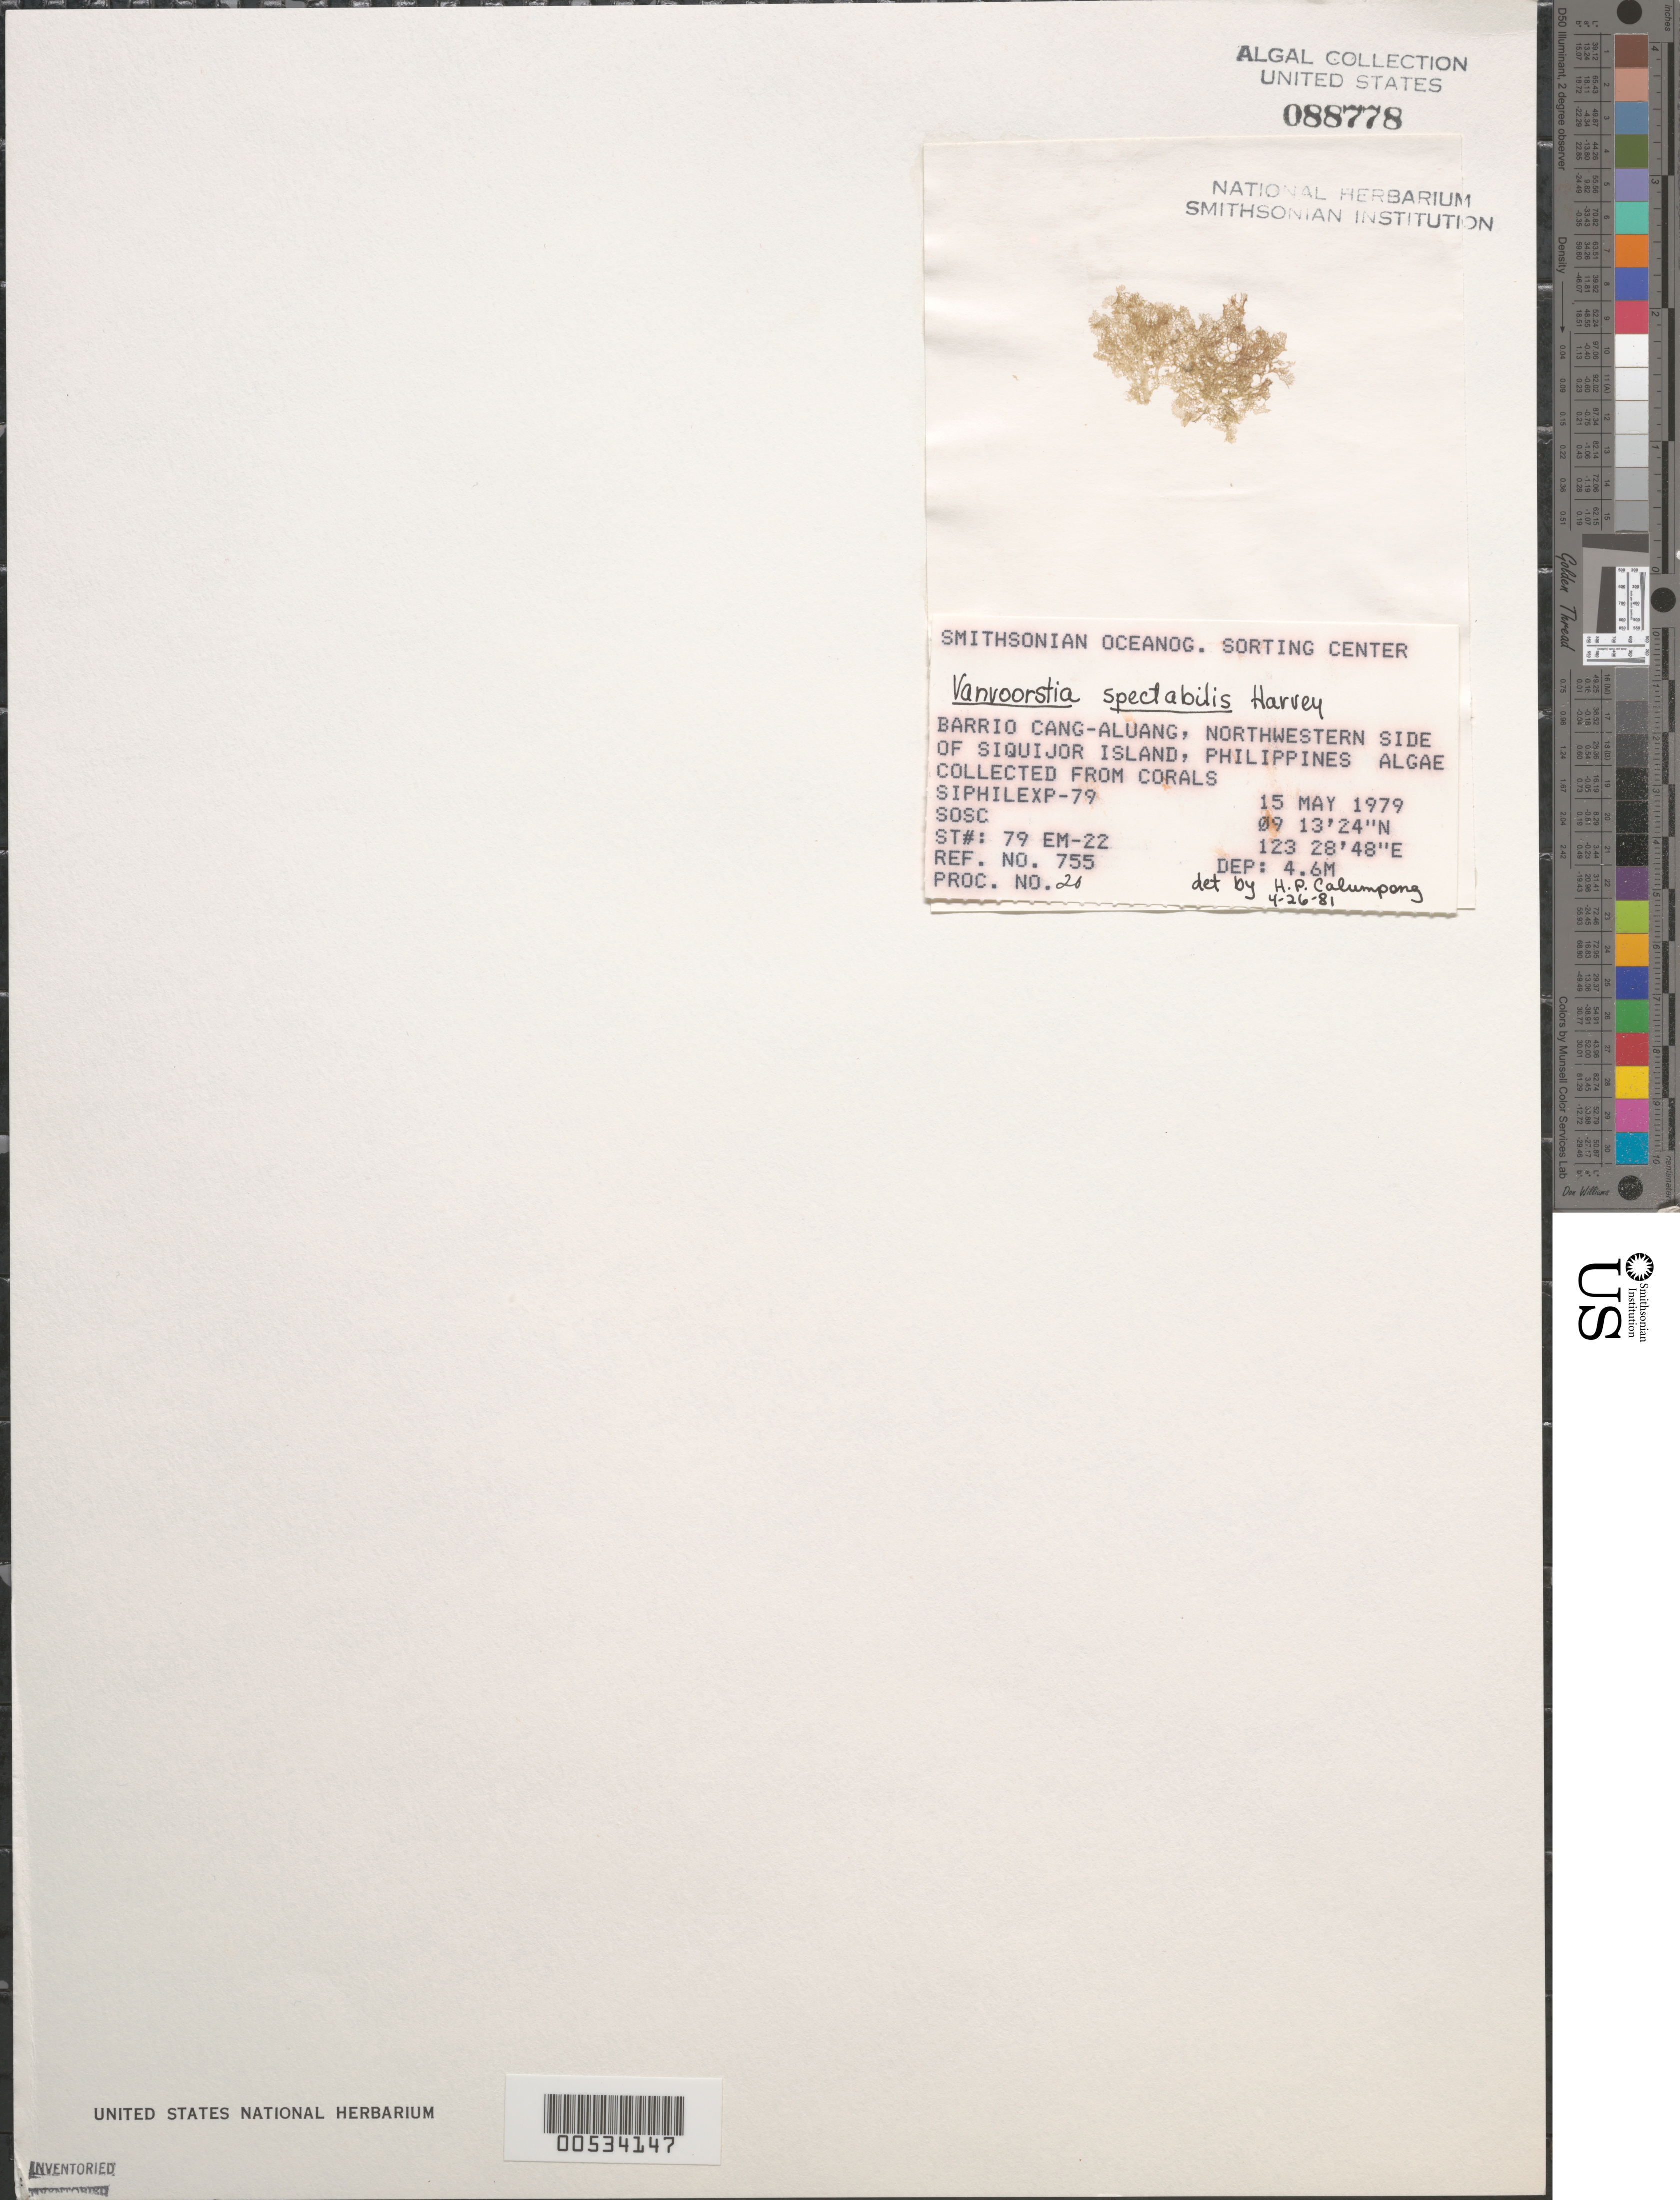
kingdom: Plantae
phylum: Rhodophyta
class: Florideophyceae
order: Ceramiales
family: Delesseriaceae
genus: Vanvoorstia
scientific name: Vanvoorstia spectabilis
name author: Harv.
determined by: Calumpong, H. P.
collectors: SOSC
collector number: Station 79 Em-22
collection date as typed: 15 May 1979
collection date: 1979-05-15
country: Philippines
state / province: Central Visayas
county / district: Siquijor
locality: Visayan, Barrio cang-aluang, siquijor island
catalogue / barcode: US 88778